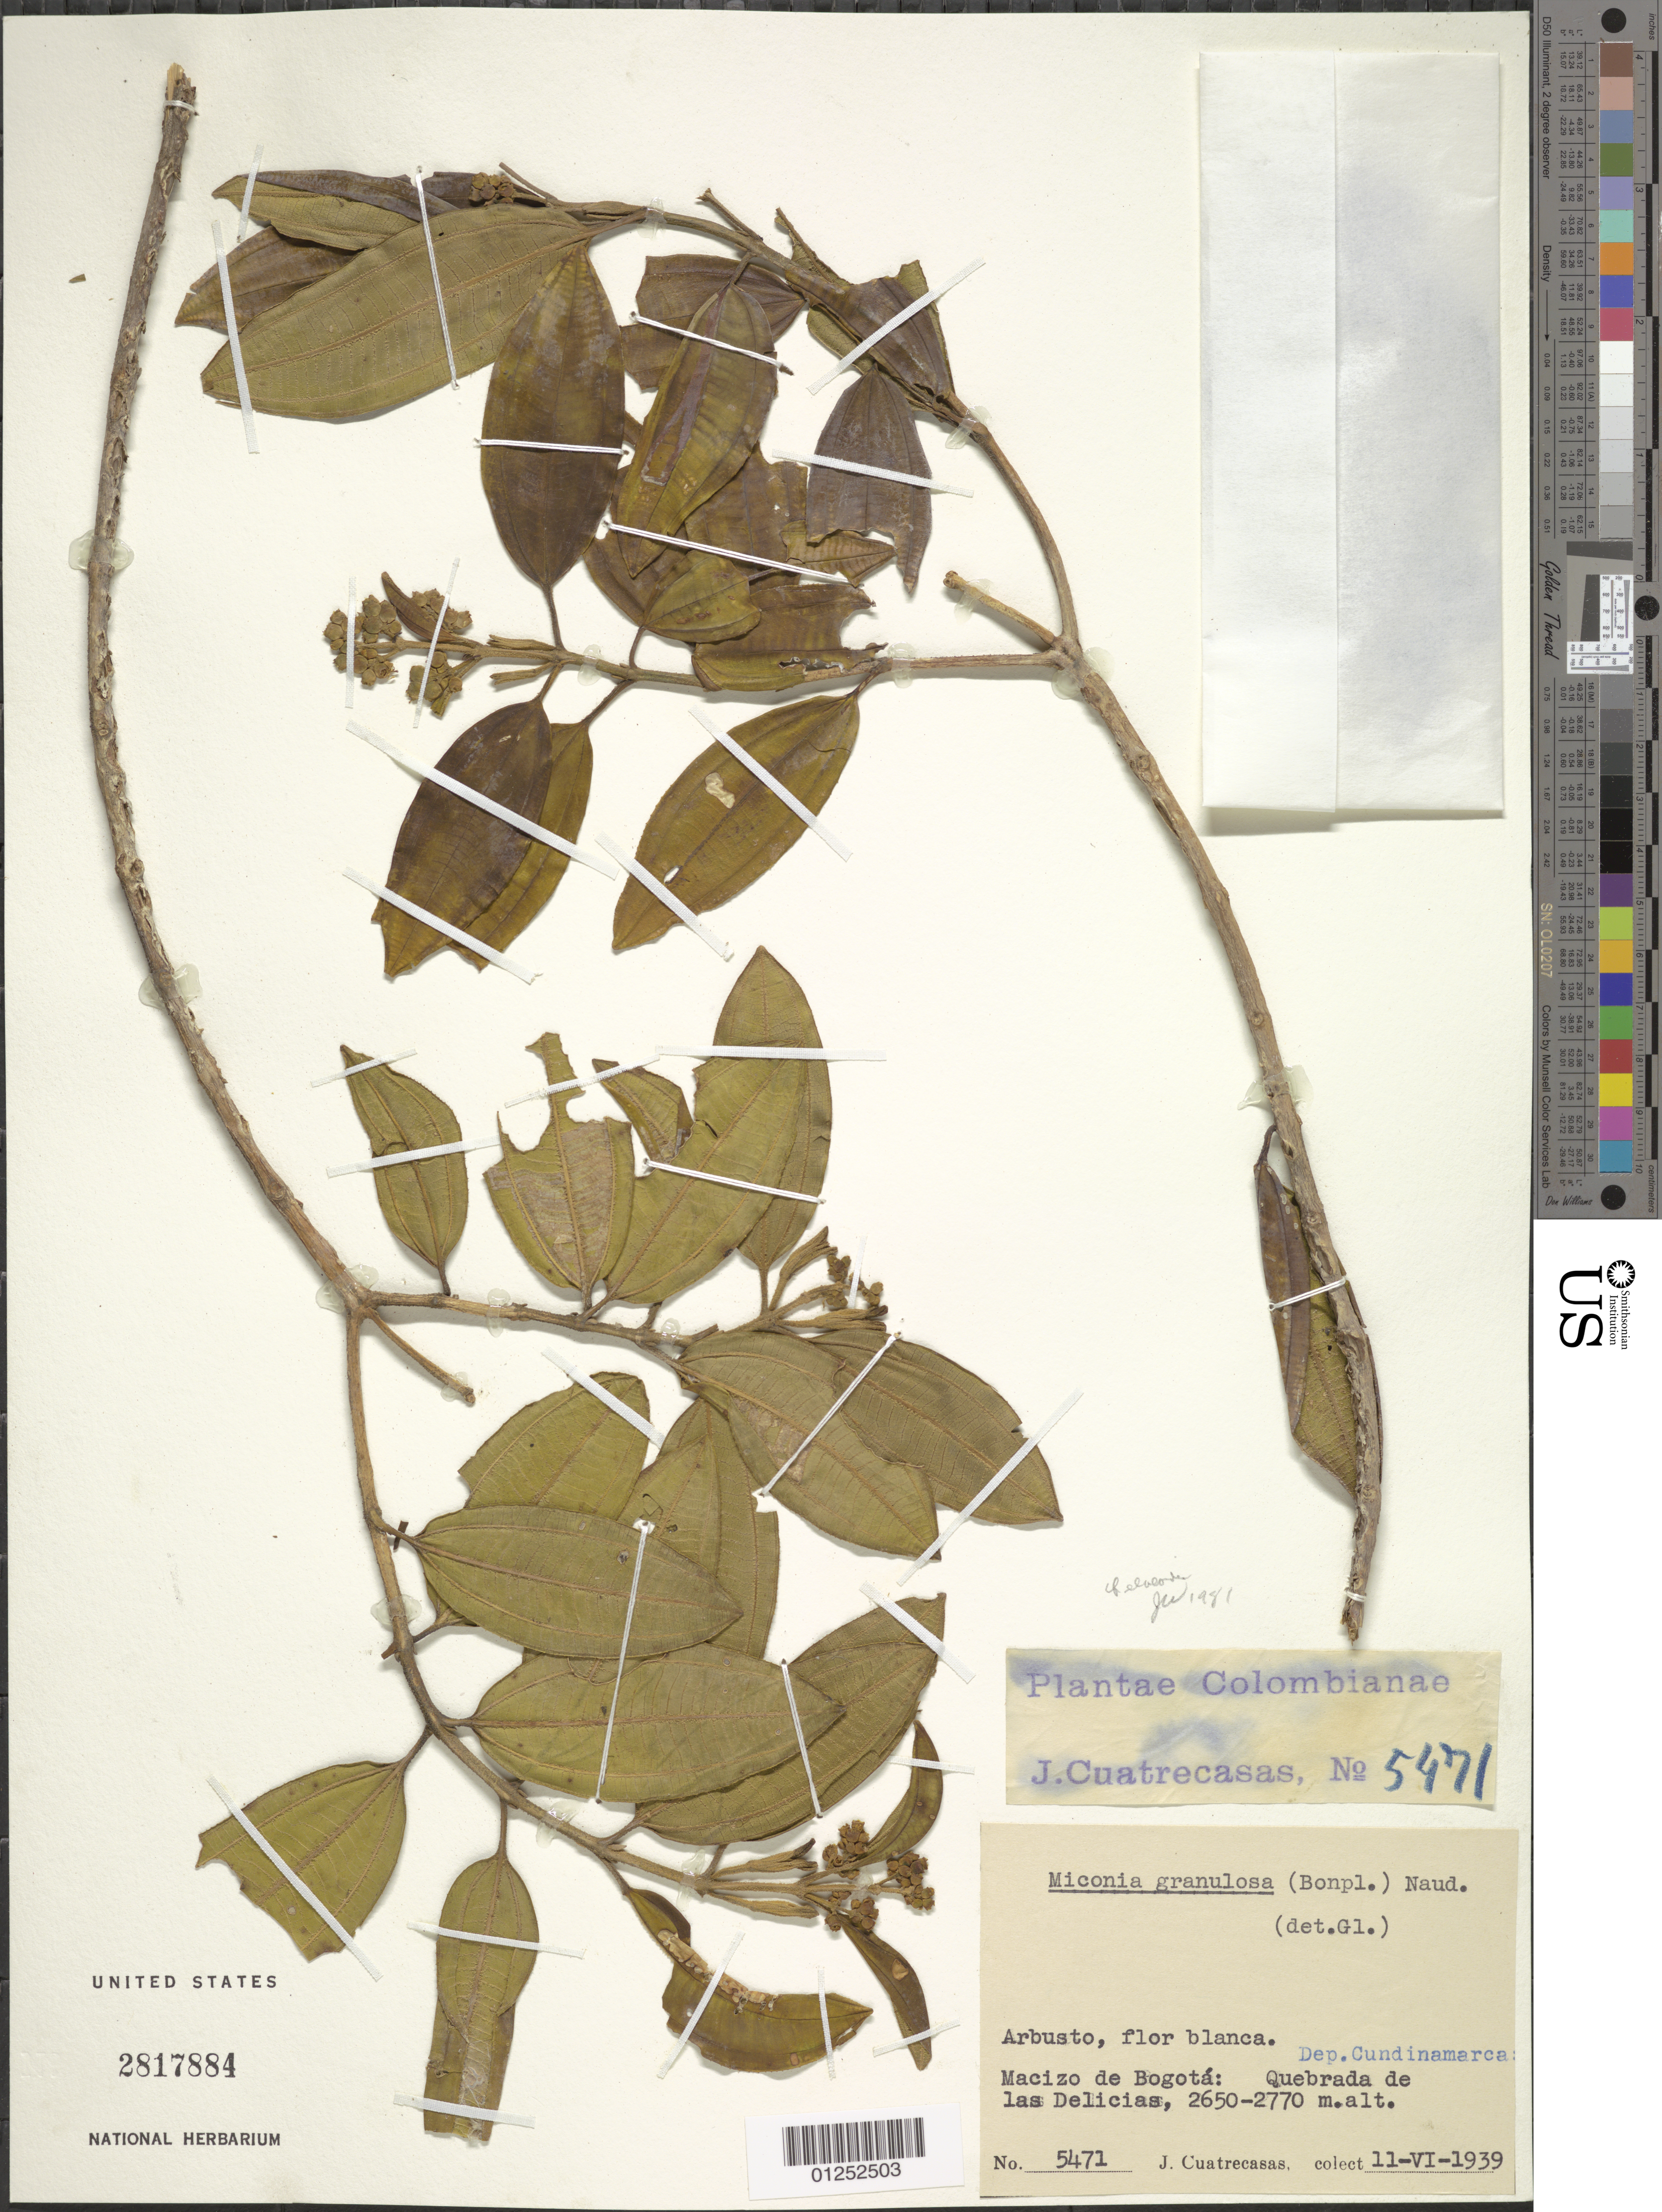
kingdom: Plantae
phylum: Tracheophyta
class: Magnoliopsida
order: Myrtales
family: Melastomataceae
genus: Miconia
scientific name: Miconia biappendiculata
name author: (Naudin) L. Uribe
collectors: J. Cuatrecasas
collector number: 5471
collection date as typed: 11 Jun 1939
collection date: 1939-06-11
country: Colombia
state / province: Cundinamarca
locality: Macizo de Bogota, Quebrada de las Delicias.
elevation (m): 2650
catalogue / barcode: US 2817884